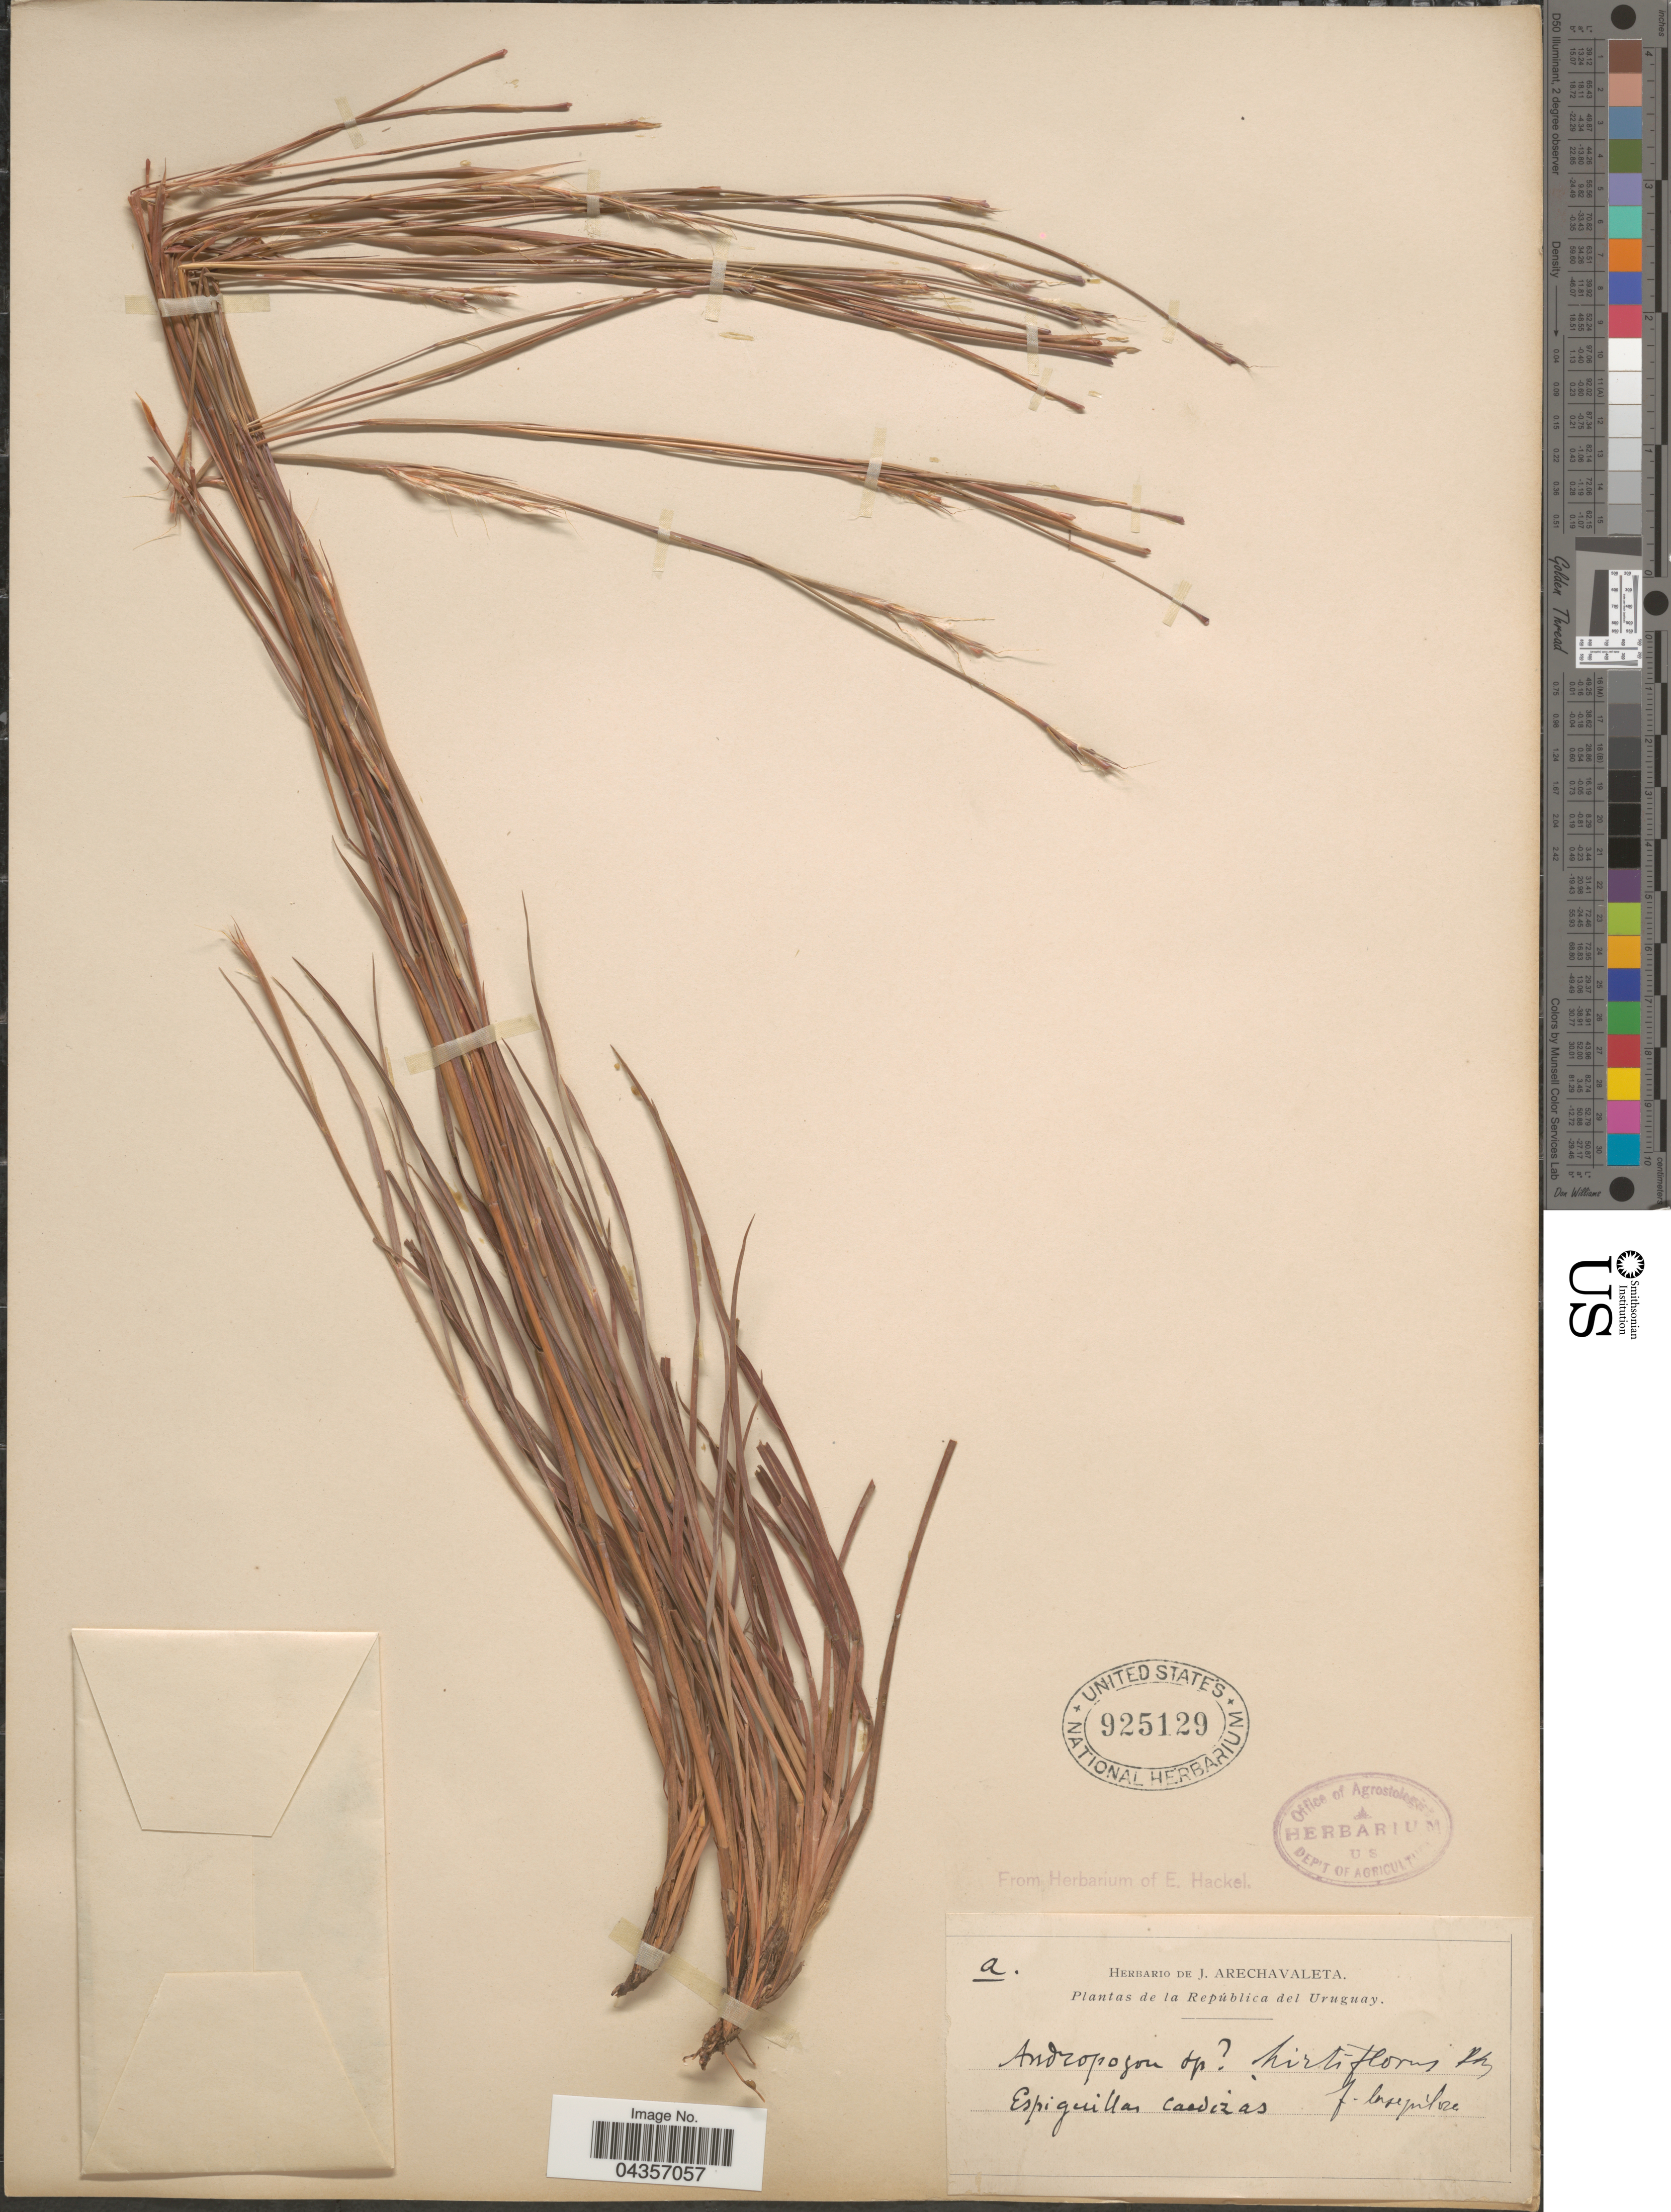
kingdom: Plantae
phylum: Tracheophyta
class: Liliopsida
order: Poales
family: Poaceae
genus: Schizachyrium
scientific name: Schizachyrium sanguineum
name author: (Retz.) Alston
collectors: ex herb. de J. Arechavaleta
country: Uruguay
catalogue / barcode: US 925129